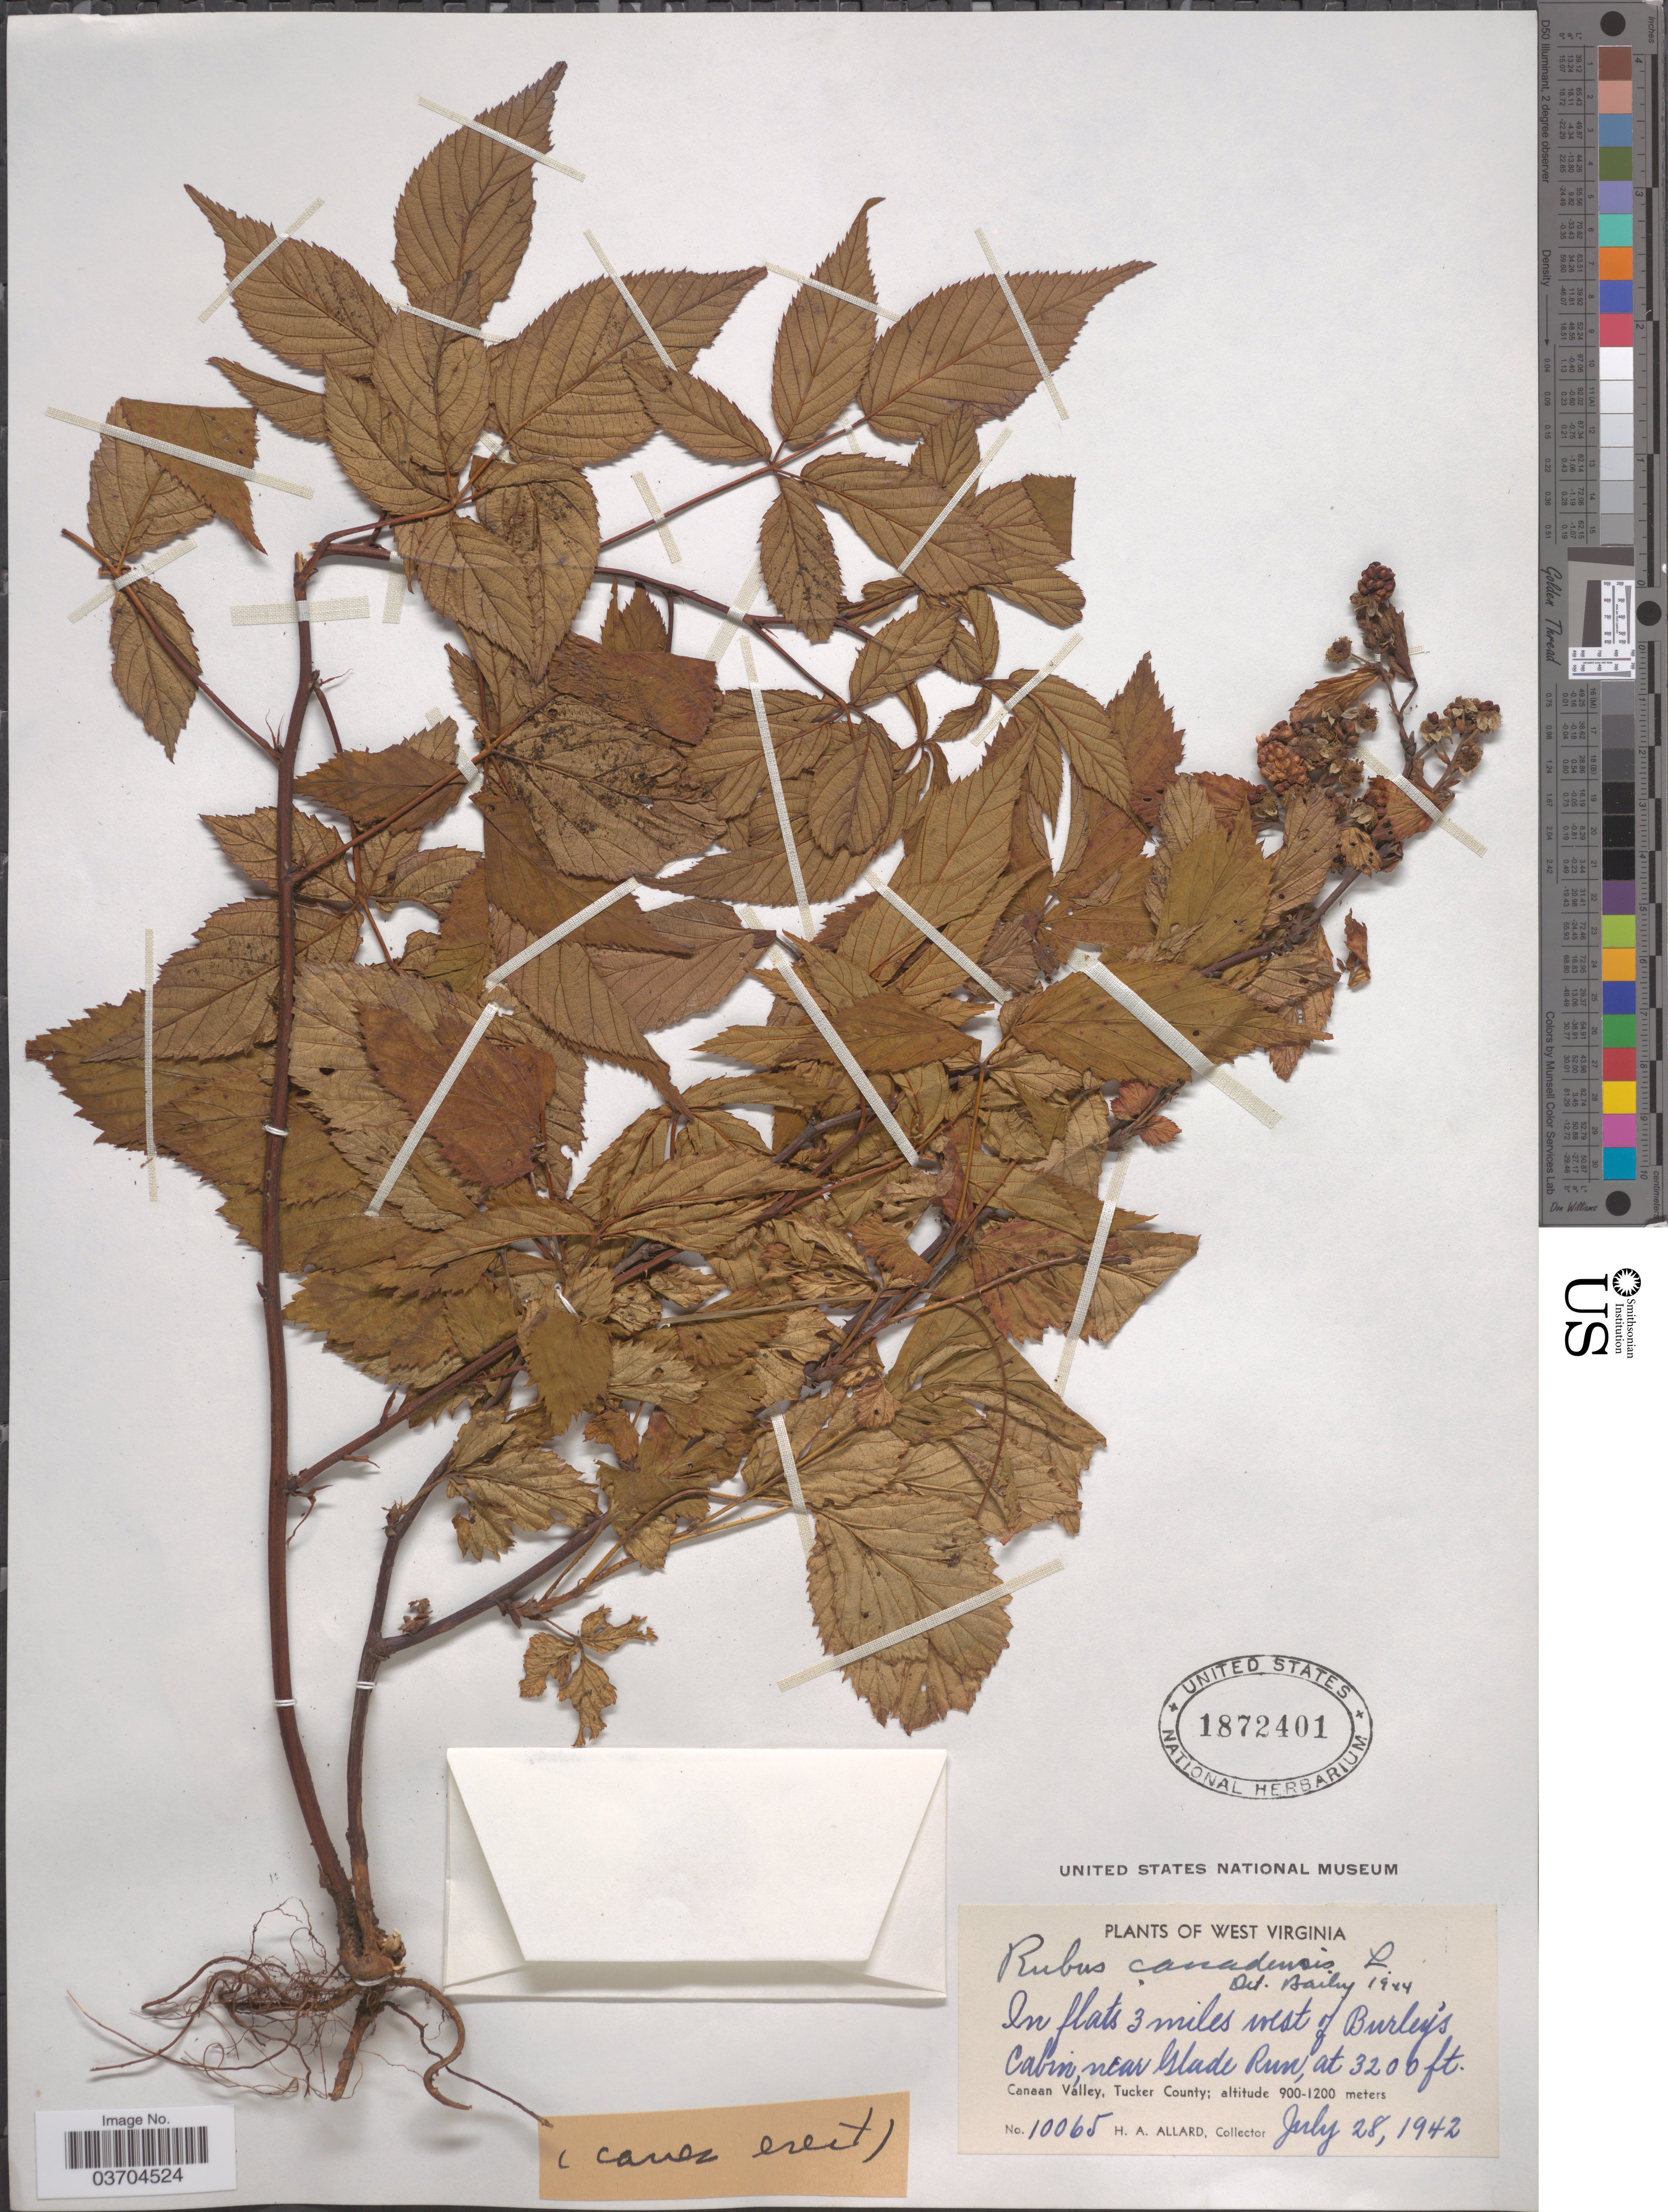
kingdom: Plantae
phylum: Tracheophyta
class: Magnoliopsida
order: Rosales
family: Rosaceae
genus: Rubus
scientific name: Rubus canadensis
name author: L.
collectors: H. A. Allard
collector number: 10065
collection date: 1942-07-28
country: United States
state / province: West Virginia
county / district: Tucker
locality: In flats 3 miles west of Burley's Cabin, near Glade Run. Canaan Valley, Tucker County.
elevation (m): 975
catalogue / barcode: US 1872401